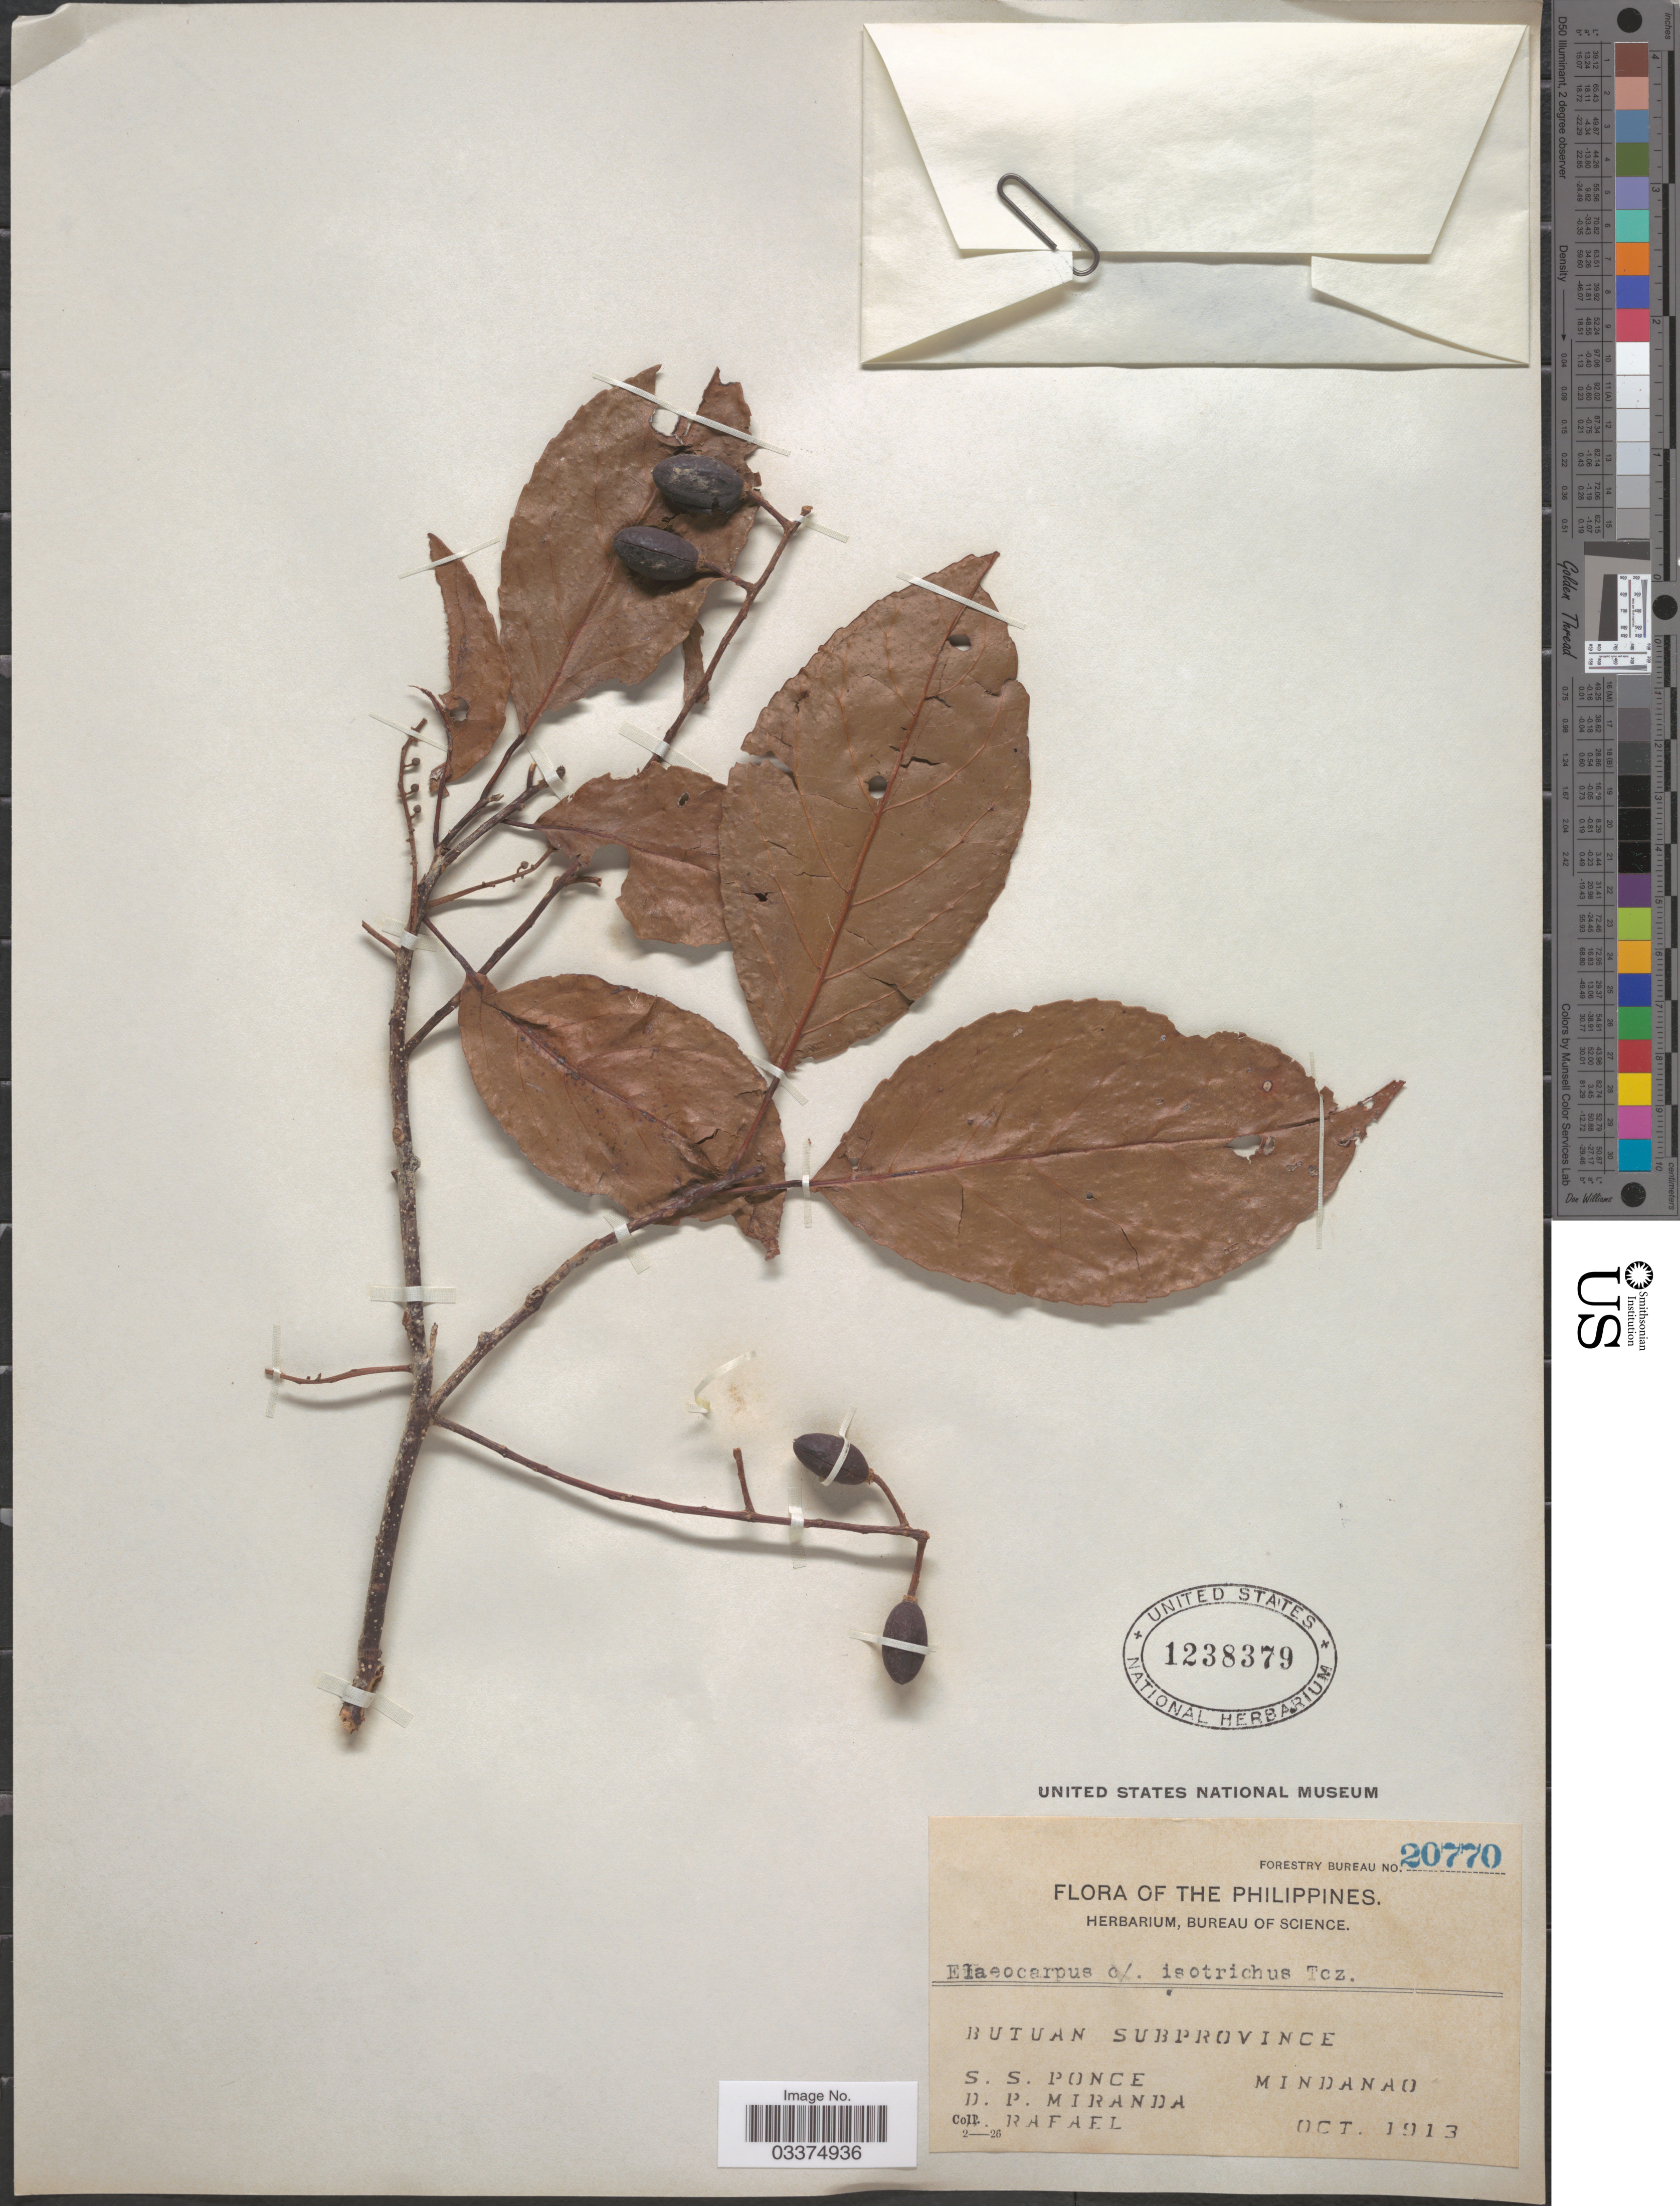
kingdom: Plantae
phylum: Tracheophyta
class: Magnoliopsida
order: Oxalidales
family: Elaeocarpaceae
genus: Elaeocarpus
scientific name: Elaeocarpus calomala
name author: (Blanco) Merr.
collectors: S. Ponce, D. P. Miranda & B. Rafael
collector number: Forestry Bureau 20770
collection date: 1913-10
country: Philippines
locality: Butuan Subprovince. Mindanao.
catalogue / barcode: US 1238379